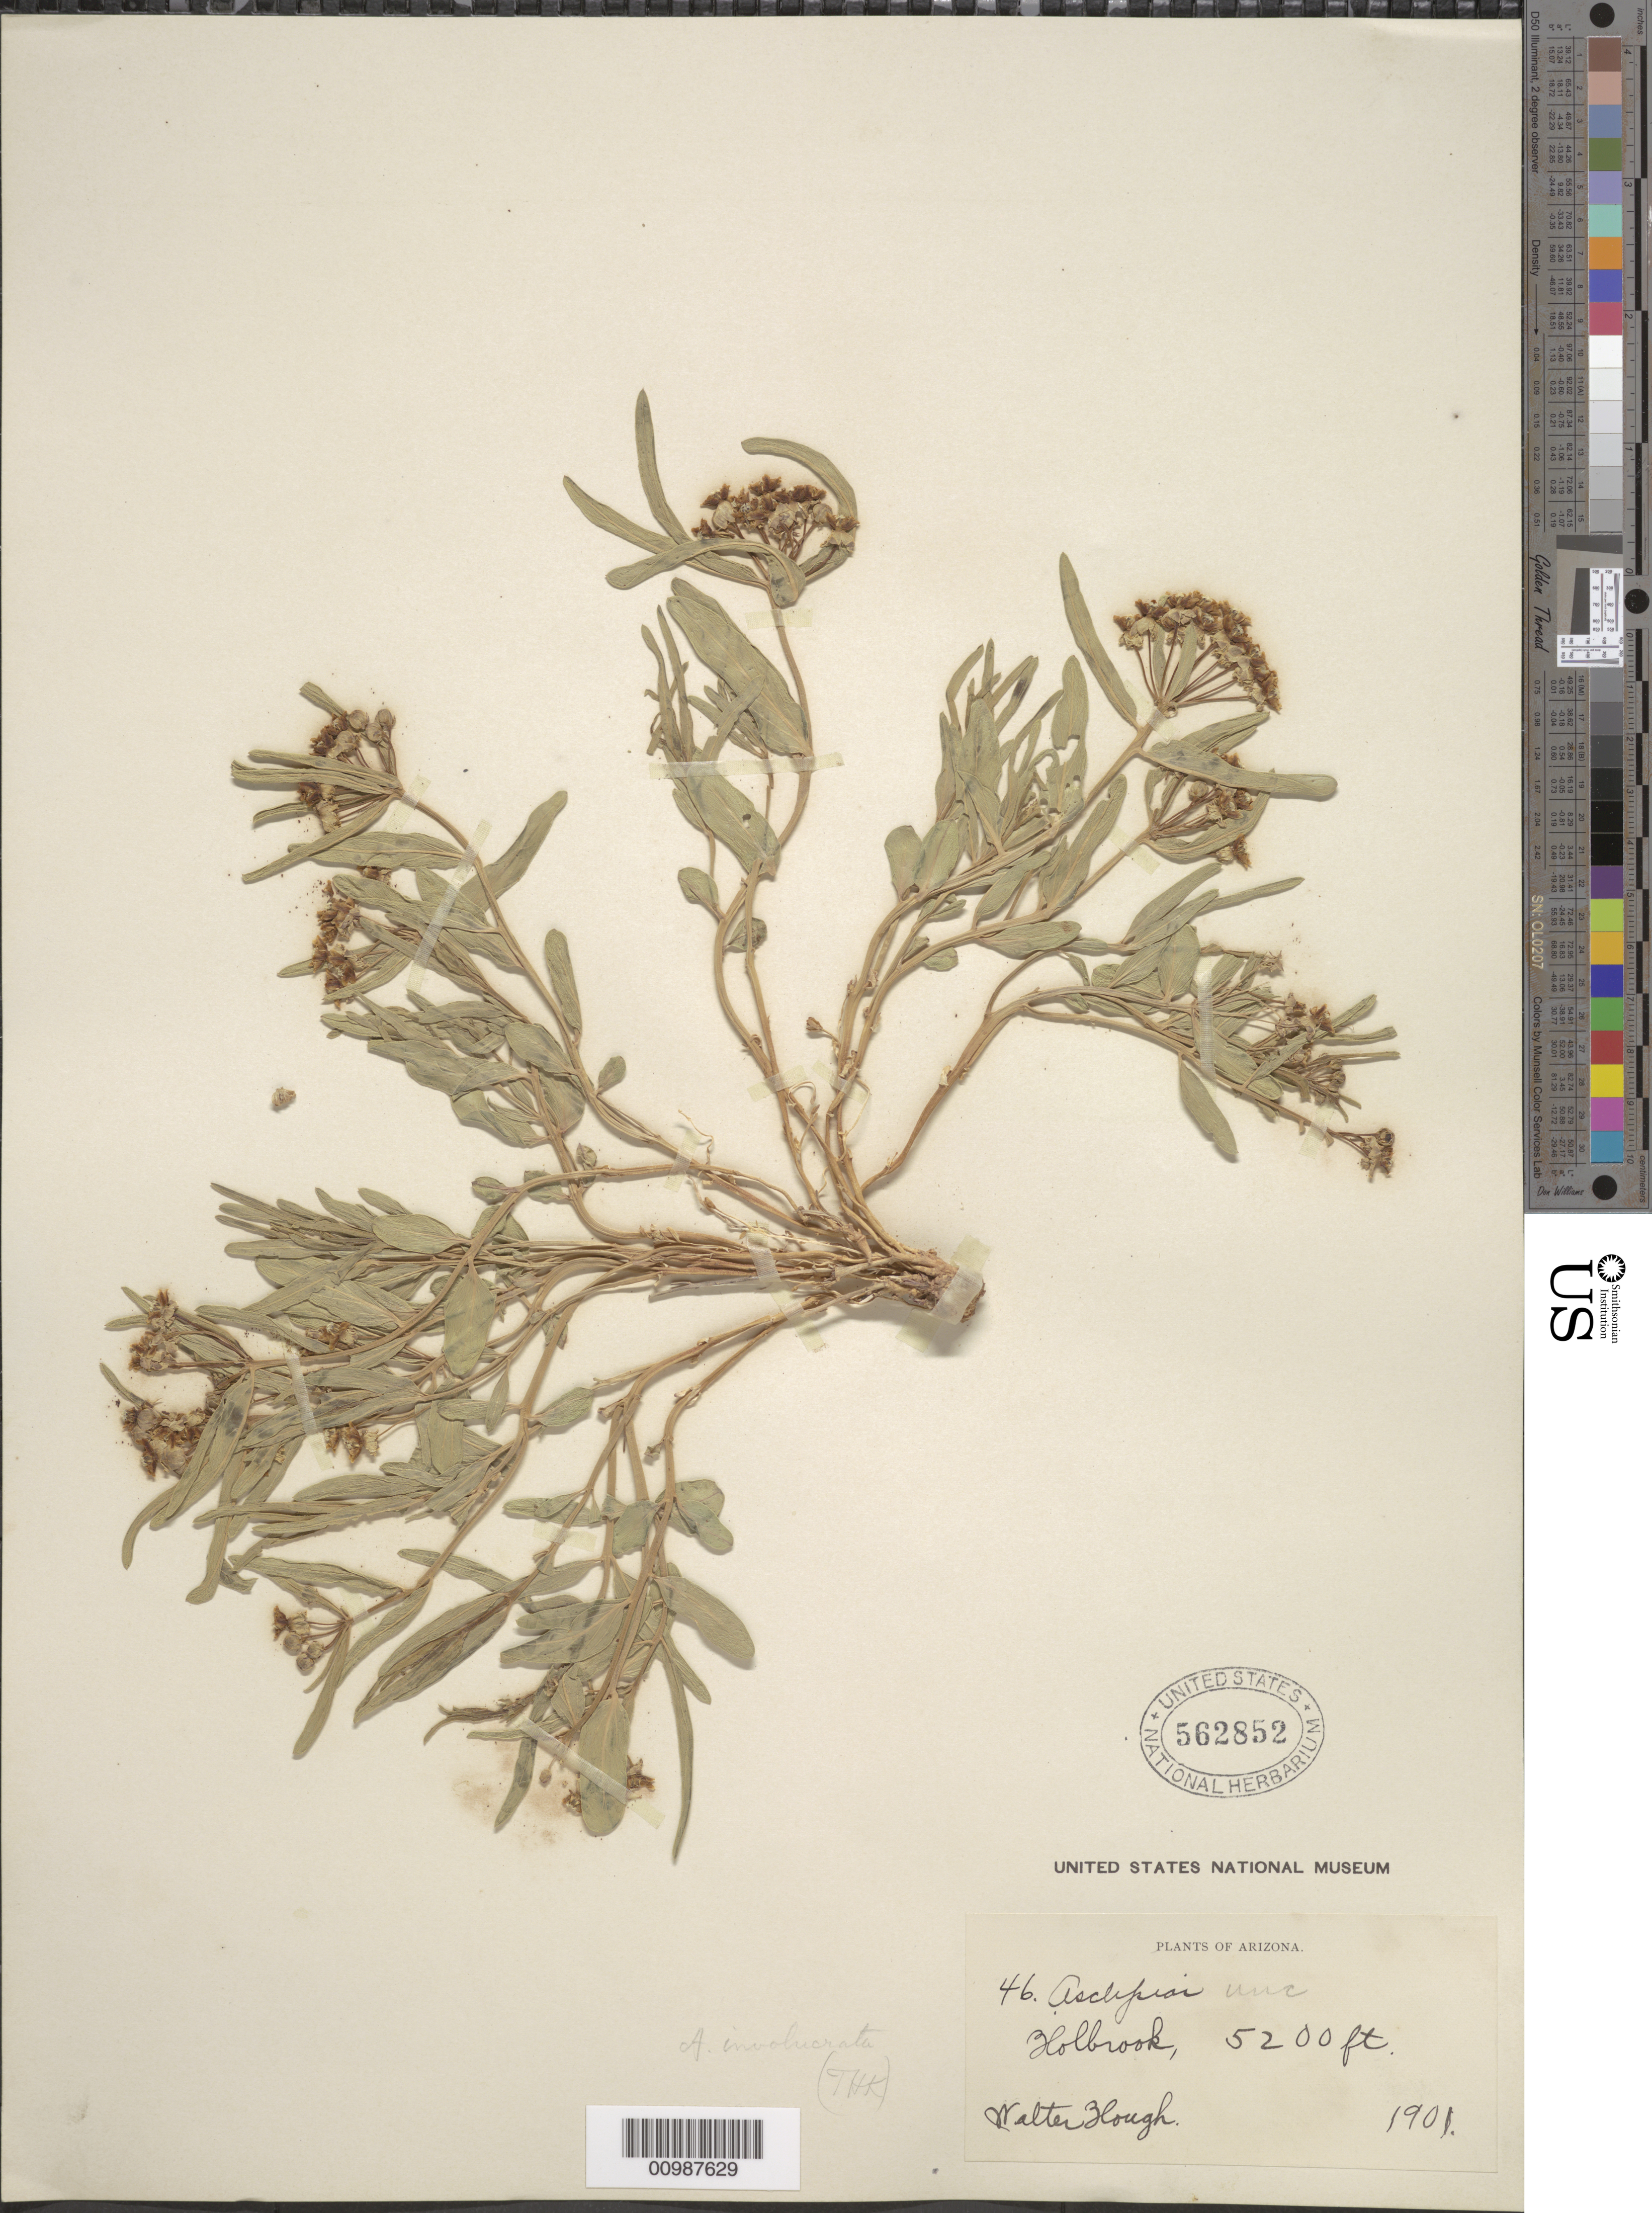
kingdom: Plantae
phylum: Tracheophyta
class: Magnoliopsida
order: Gentianales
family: Apocynaceae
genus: Asclepias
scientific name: Asclepias involucrata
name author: Engelm. ex Torr.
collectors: W. Hough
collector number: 46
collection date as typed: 1901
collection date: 1901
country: United States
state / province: Arizona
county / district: Navajo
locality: Holbrook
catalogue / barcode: US 562852